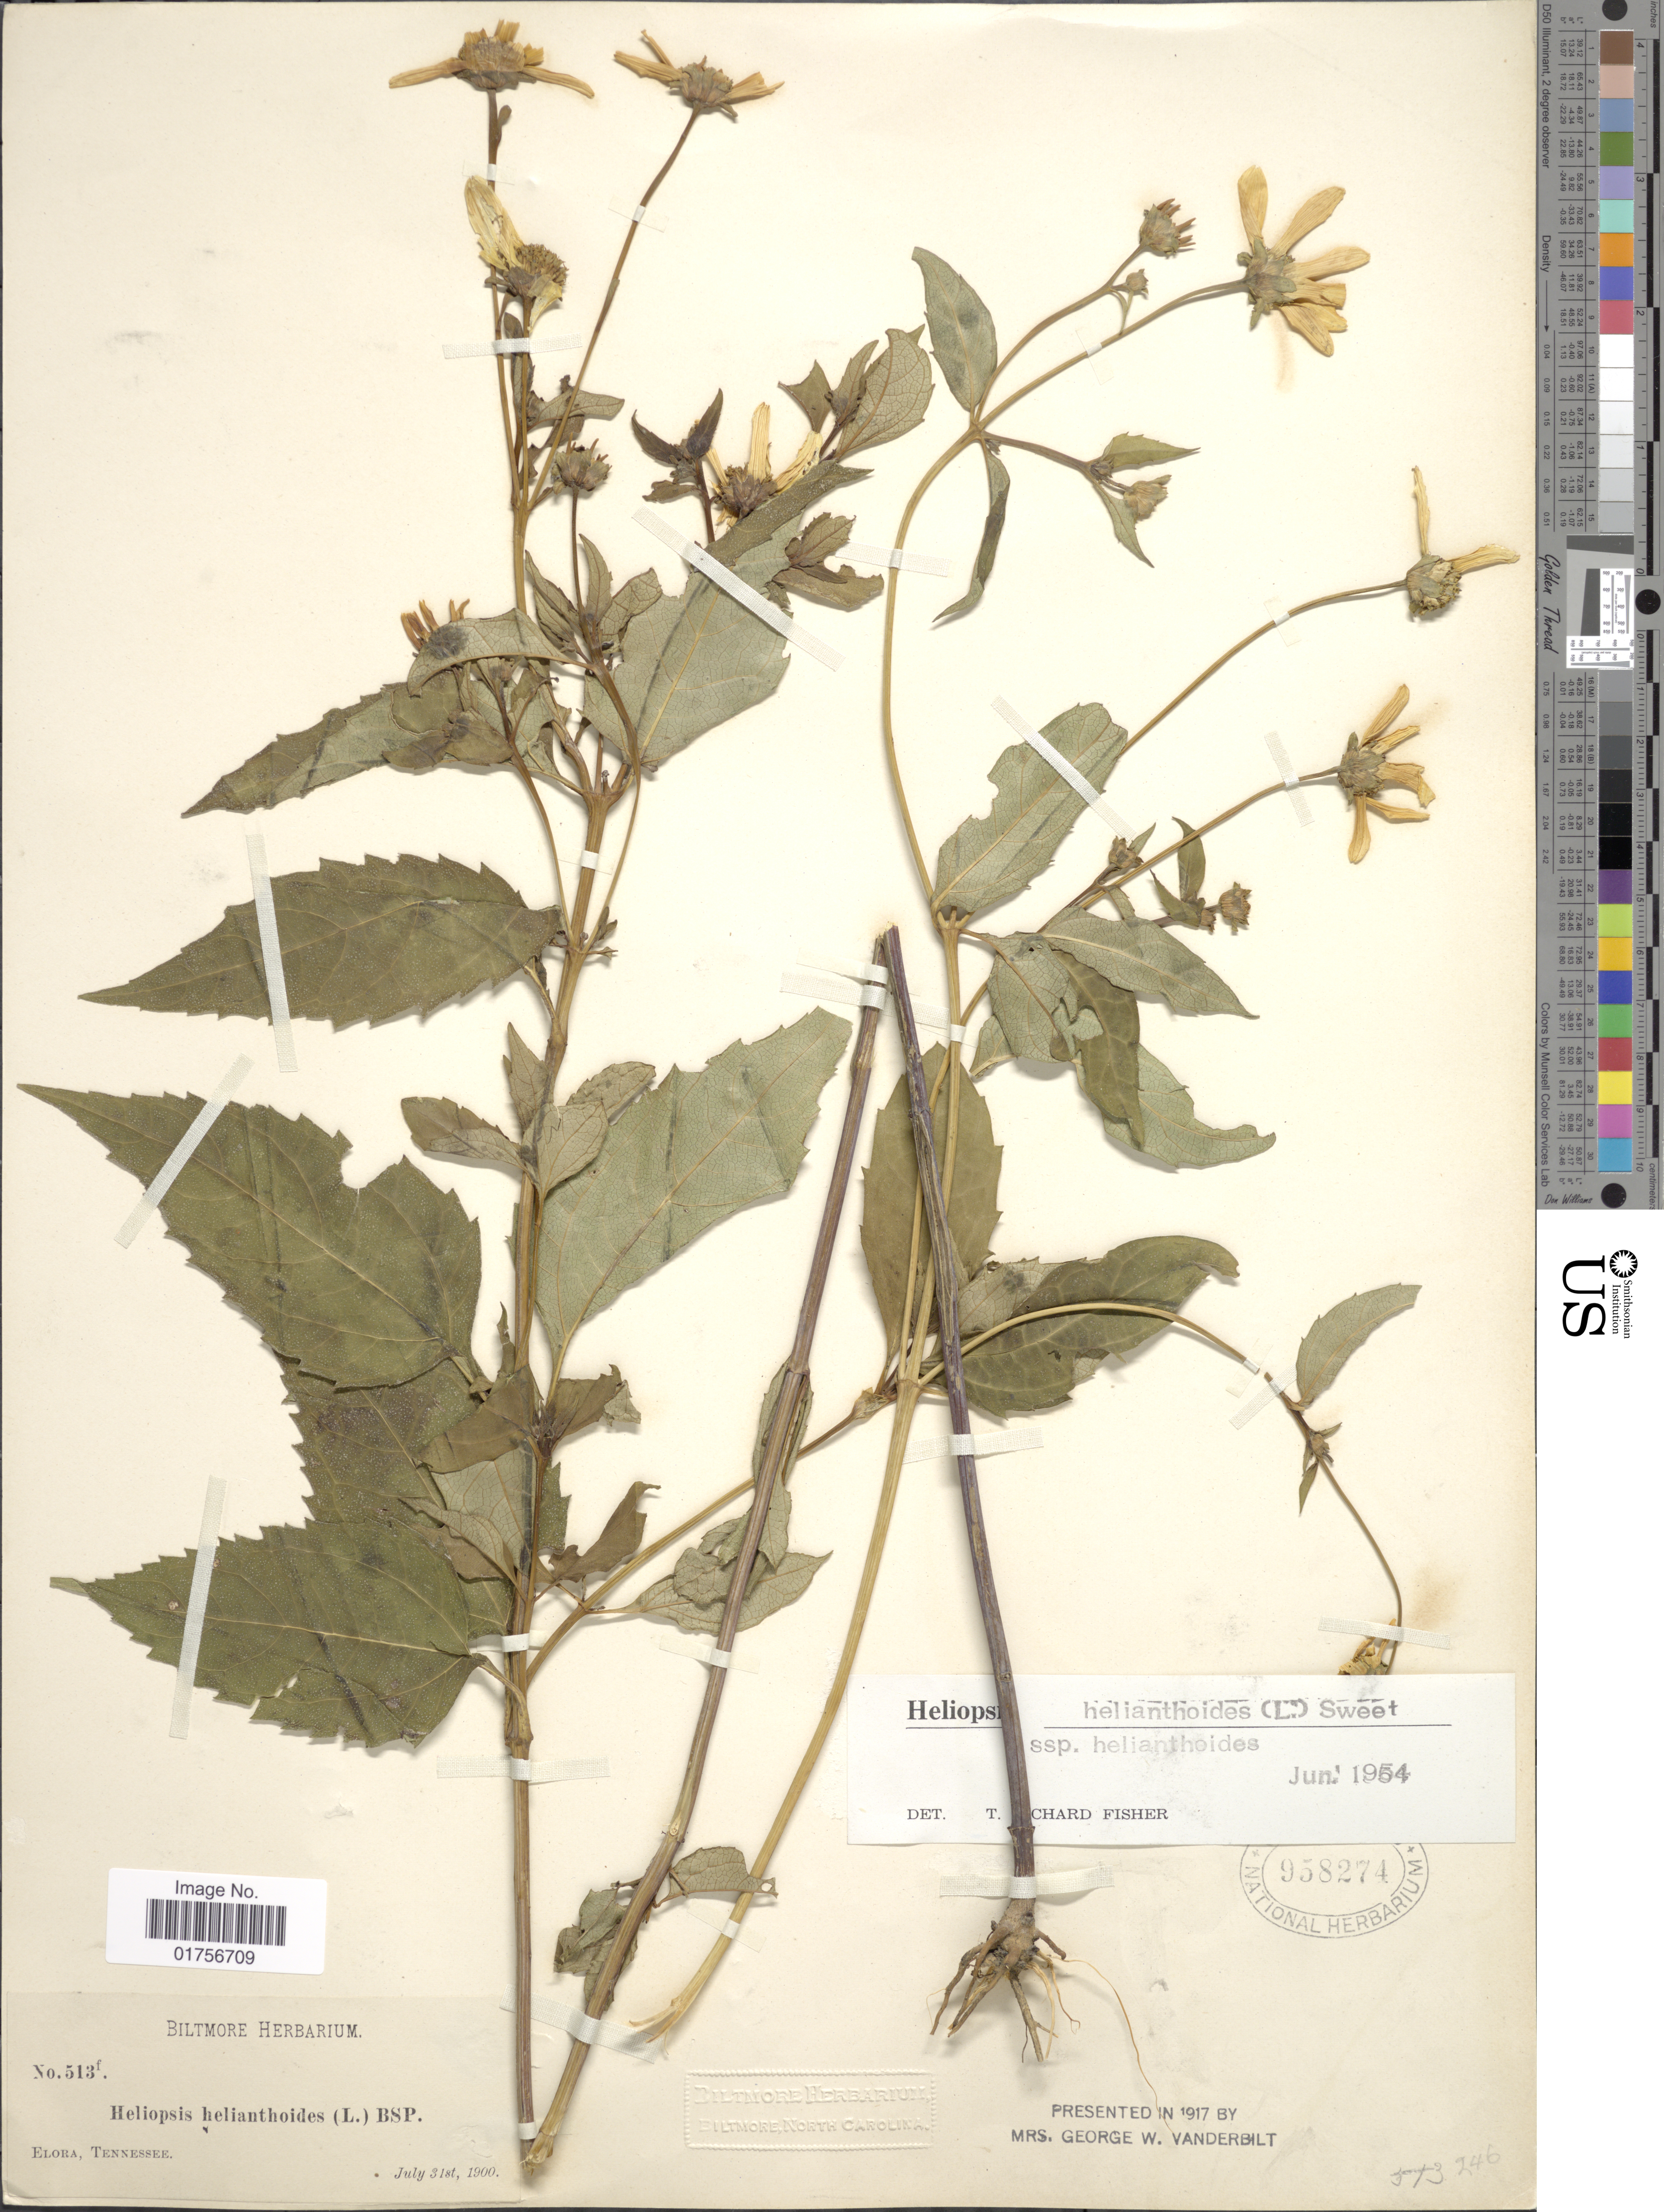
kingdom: Plantae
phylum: Tracheophyta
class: Magnoliopsida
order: Asterales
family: Asteraceae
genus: Heliopsis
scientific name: Heliopsis helianthoides subsp. helianthoides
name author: (L.) Sweet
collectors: ex herb. Biltmore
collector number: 513f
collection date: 1900-07-03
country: United States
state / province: Tennessee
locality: Elora, Tennessee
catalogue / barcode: US 958274